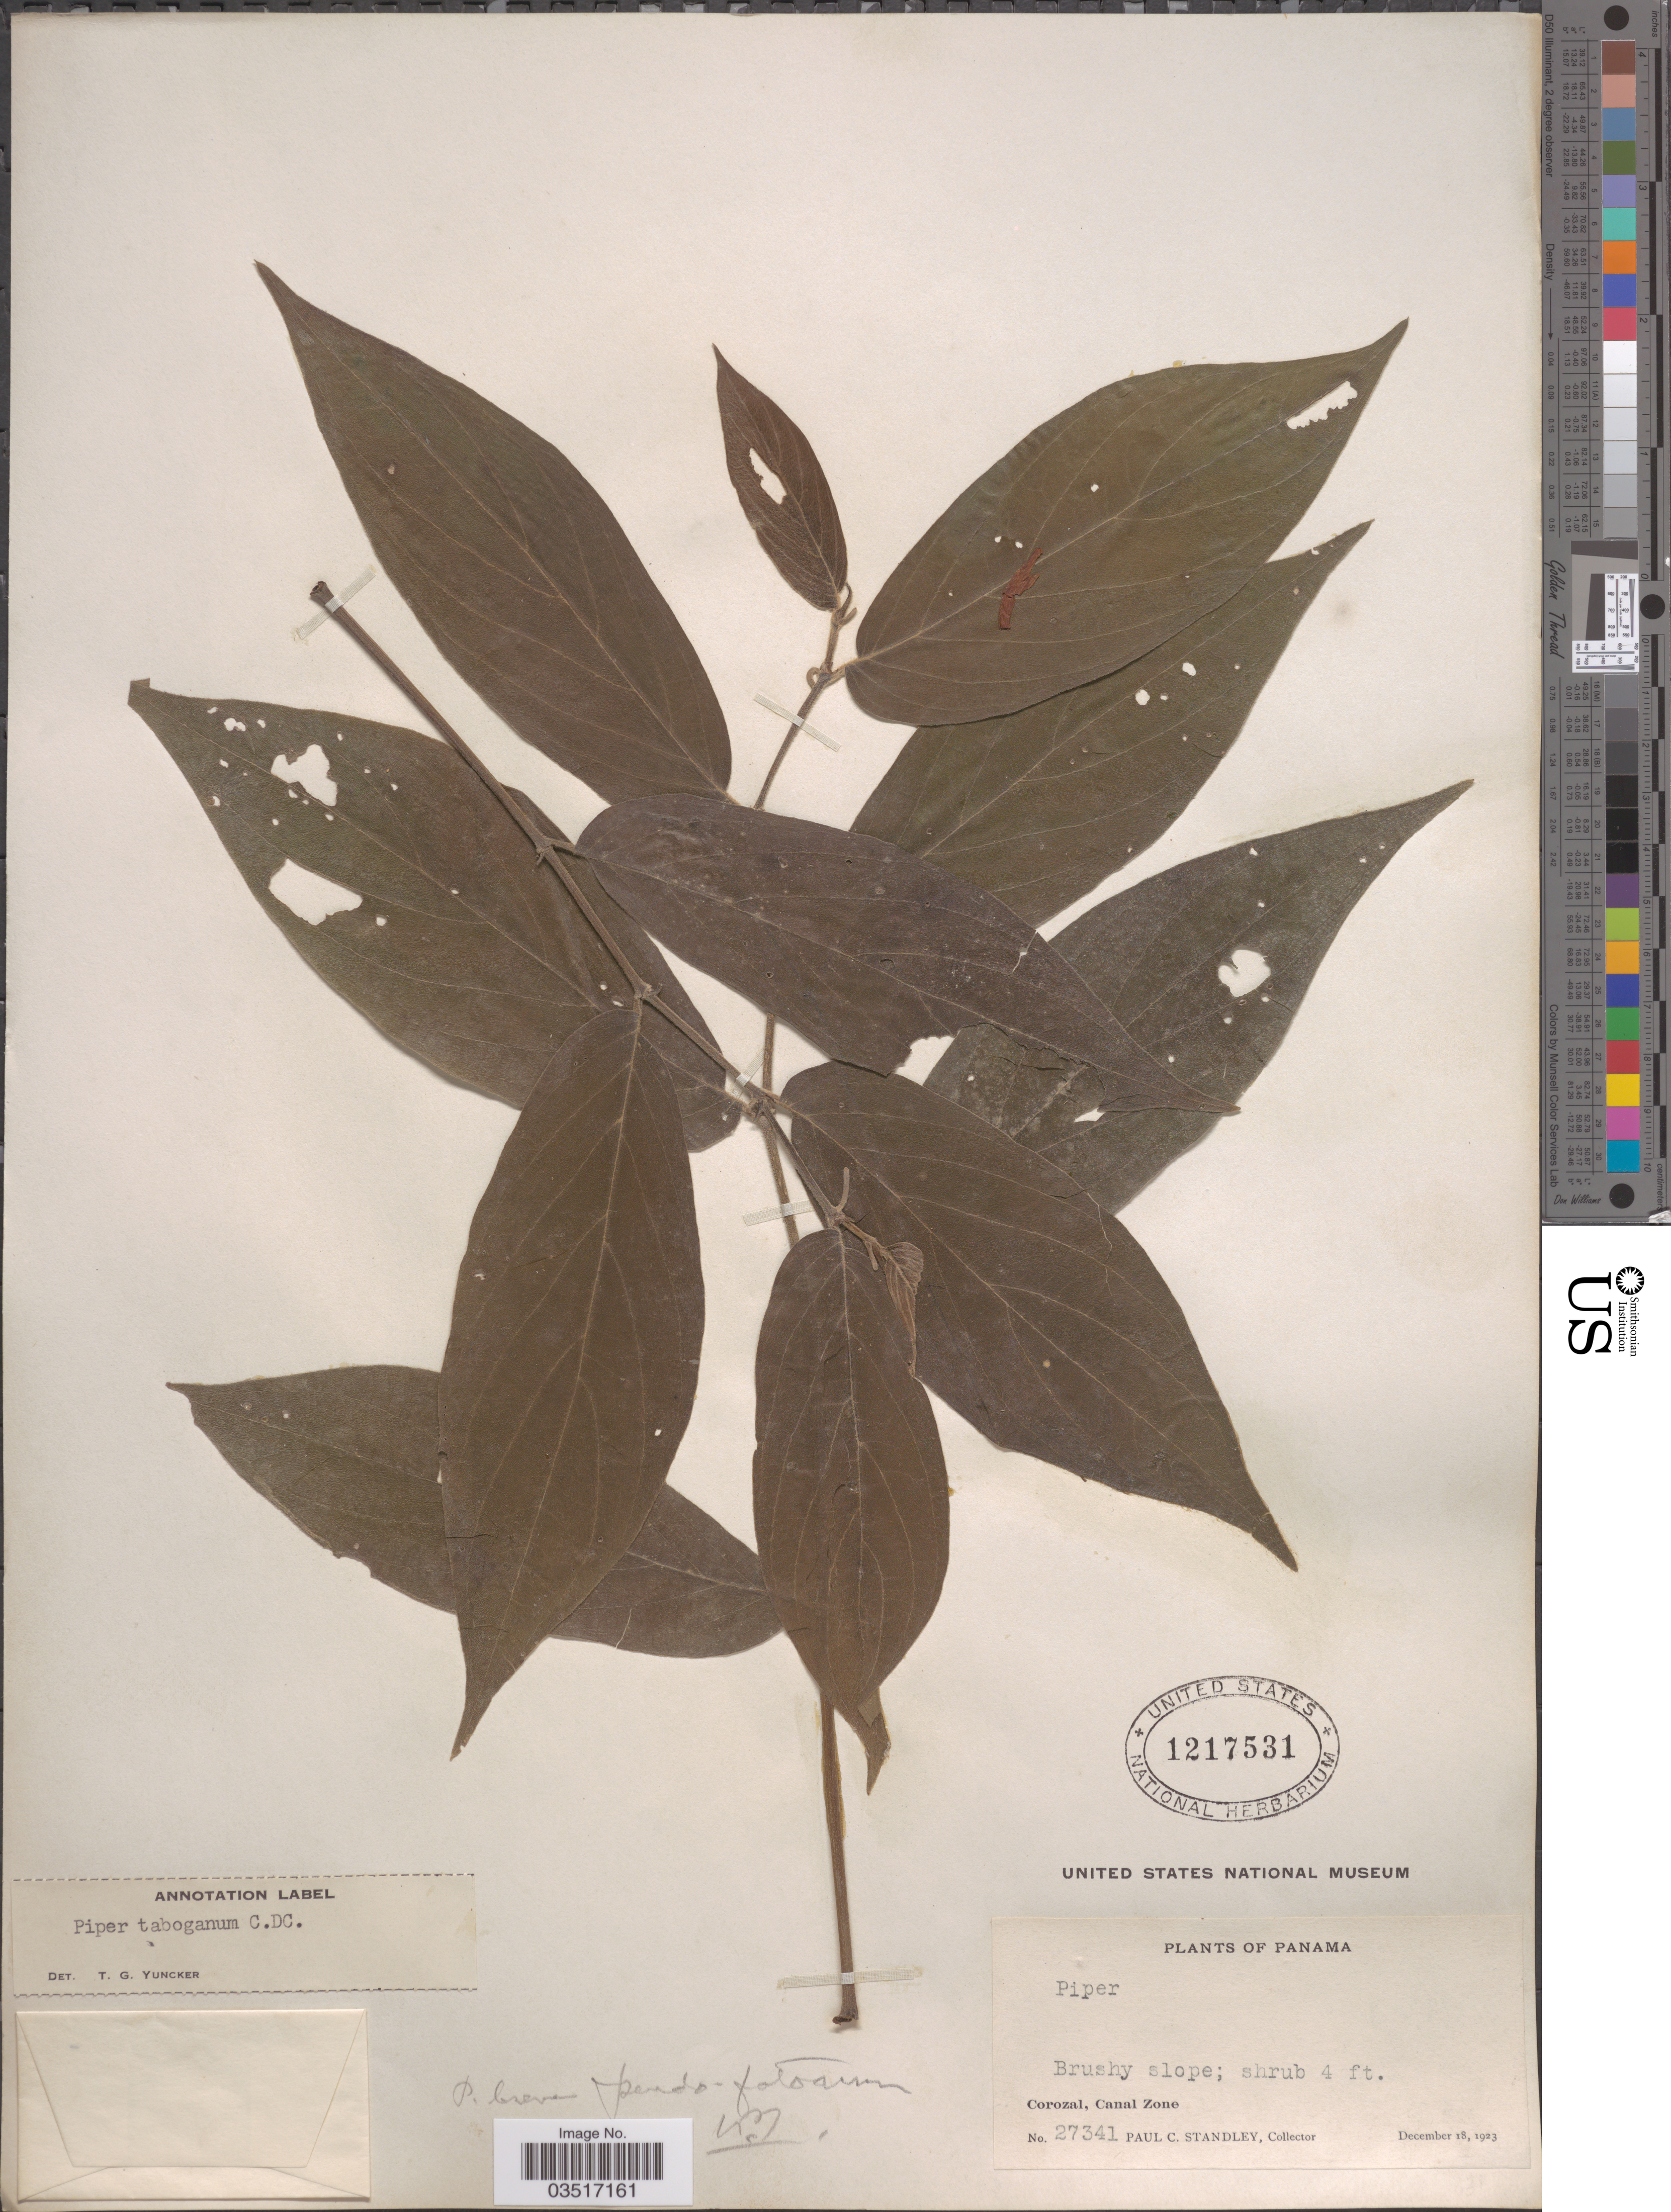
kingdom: Plantae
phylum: Tracheophyta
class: Magnoliopsida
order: Piperales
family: Piperaceae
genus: Piper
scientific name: Piper taboganum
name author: C. DC.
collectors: P. C. Standley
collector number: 27341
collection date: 1923-12-18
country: Panama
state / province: Colón / Panamá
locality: Corozal, Canal Zone.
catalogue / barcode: US 1217531